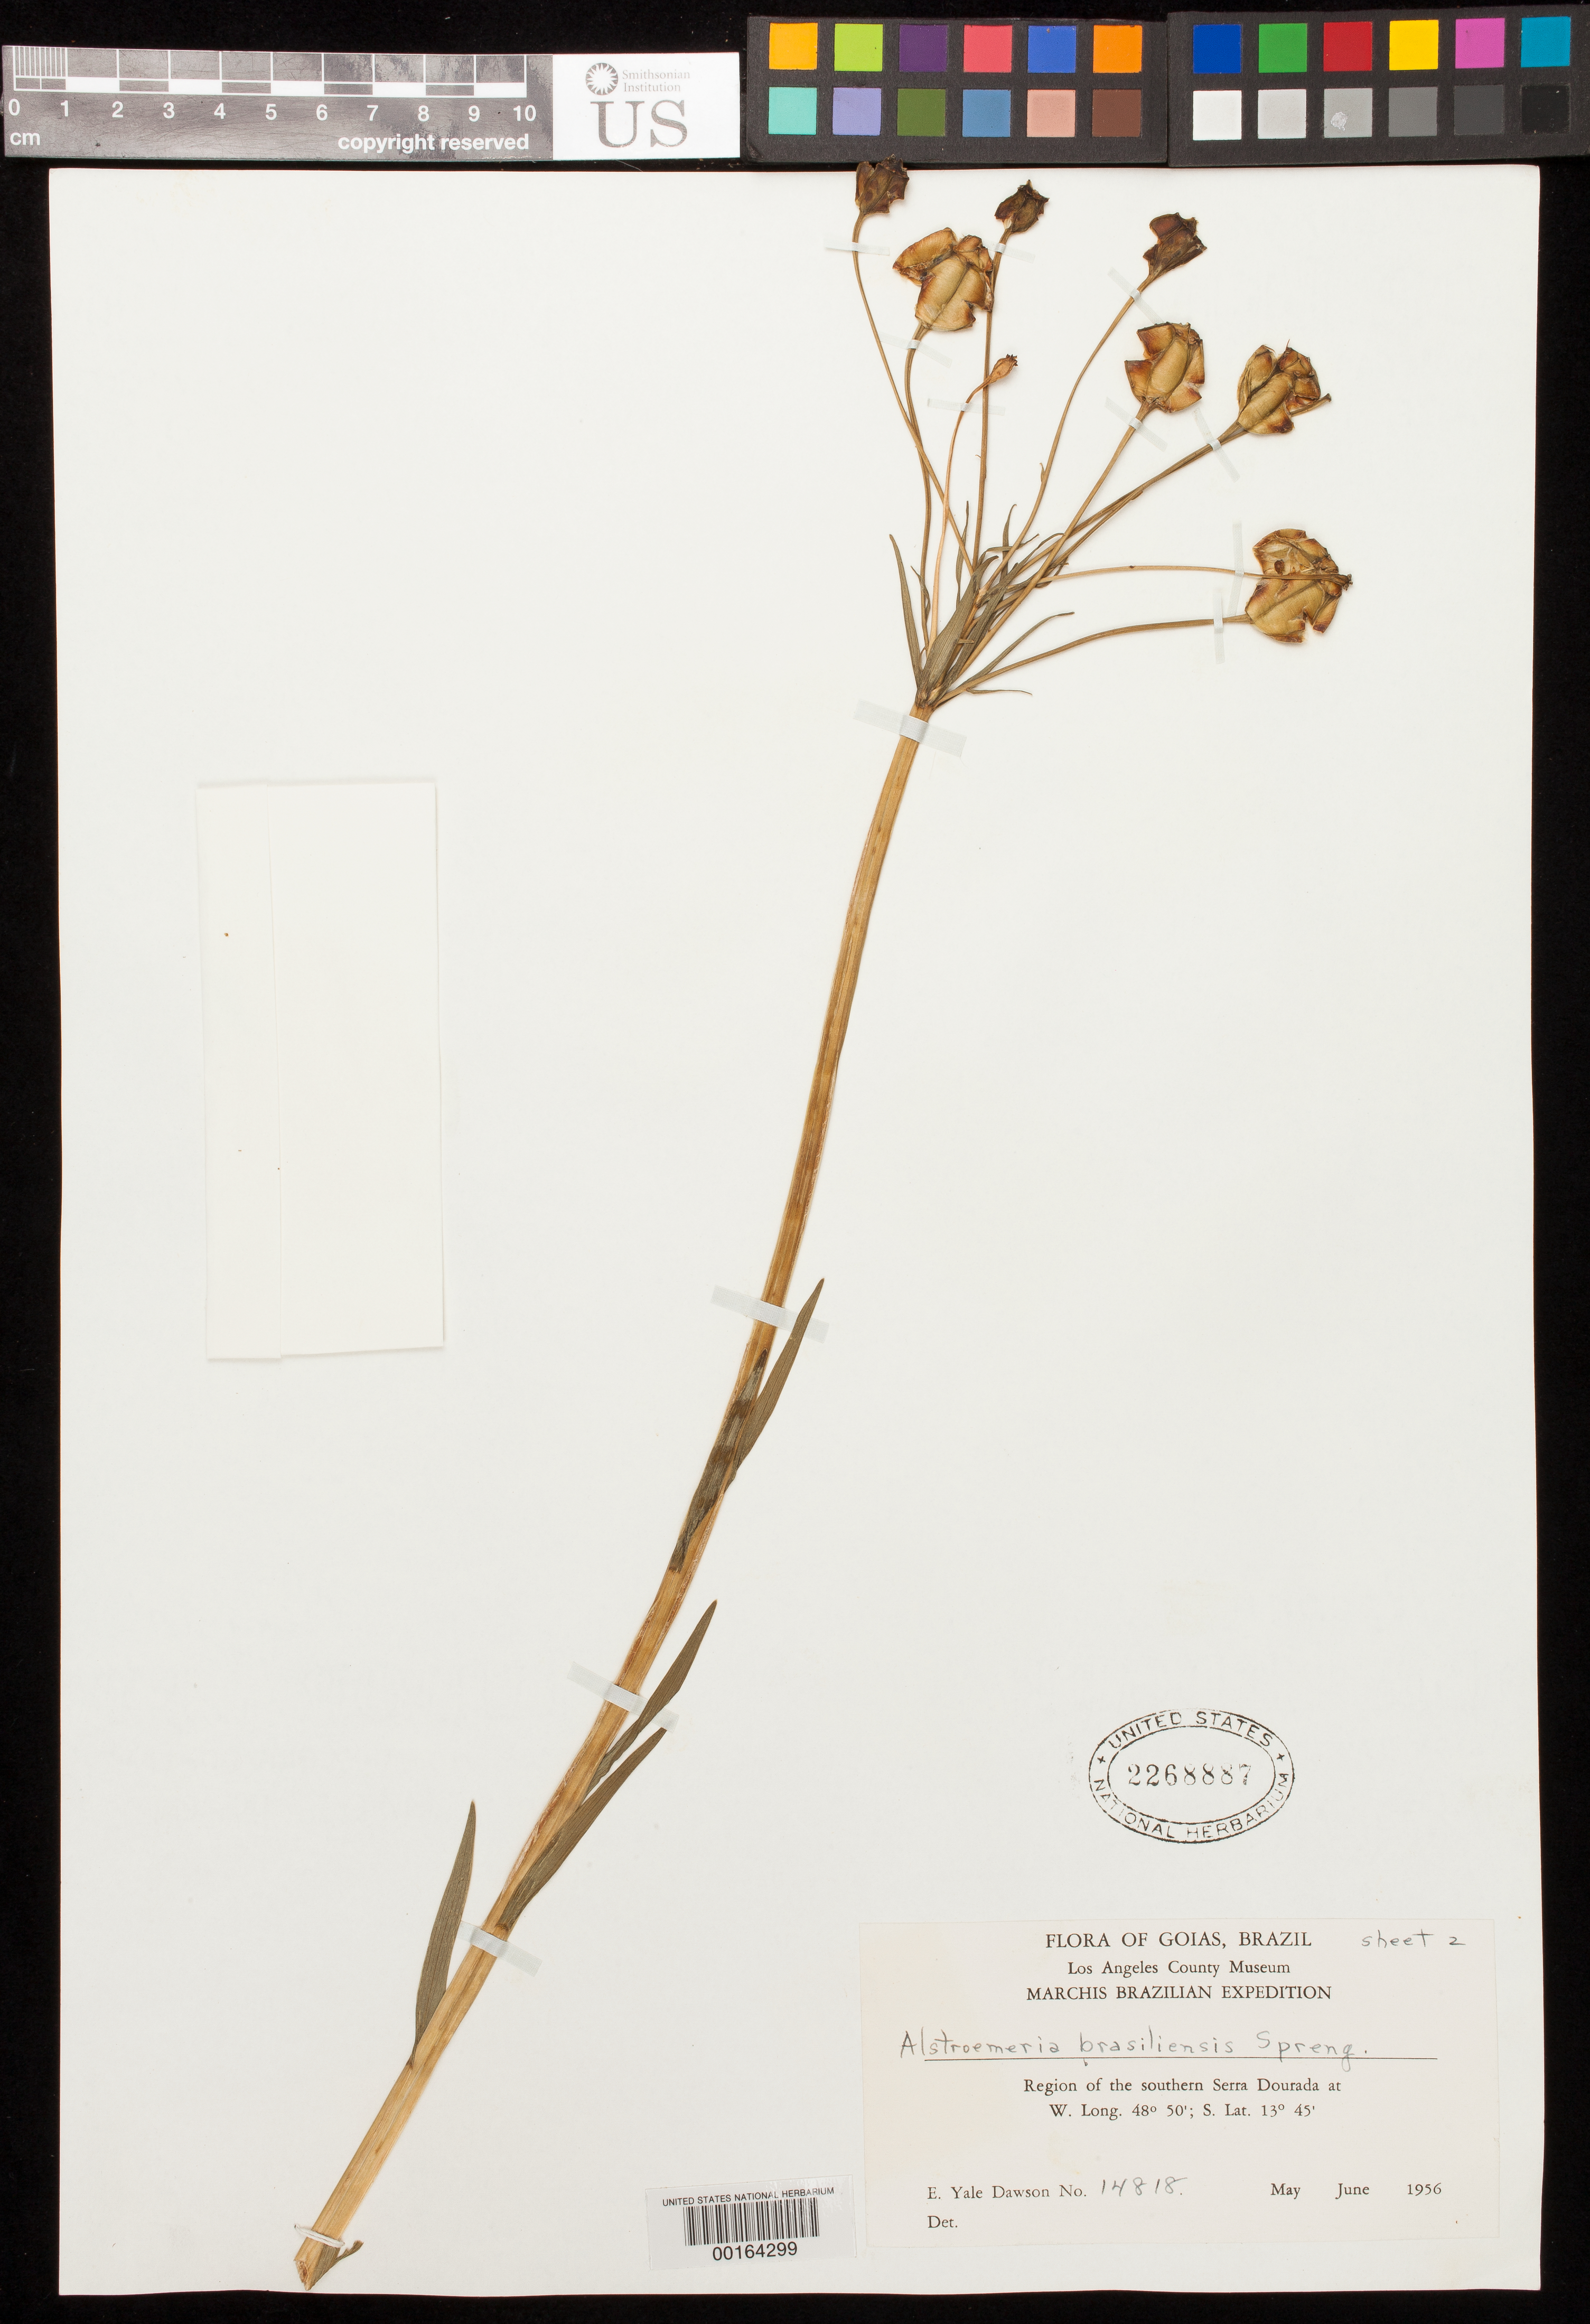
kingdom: Plantae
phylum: Tracheophyta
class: Liliopsida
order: Liliales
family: Alstroemeriaceae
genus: Alstroemeria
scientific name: Alstroemeria brasiliensis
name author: Spreng.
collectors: E. Y. Dawson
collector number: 14818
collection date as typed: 15 May 1956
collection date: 1956-05-15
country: Brazil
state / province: Goiás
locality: Los angles co. (?), southern serra dourada; cerrado adjoining gallery forest 20 km e of formoso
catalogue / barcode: US 2268887